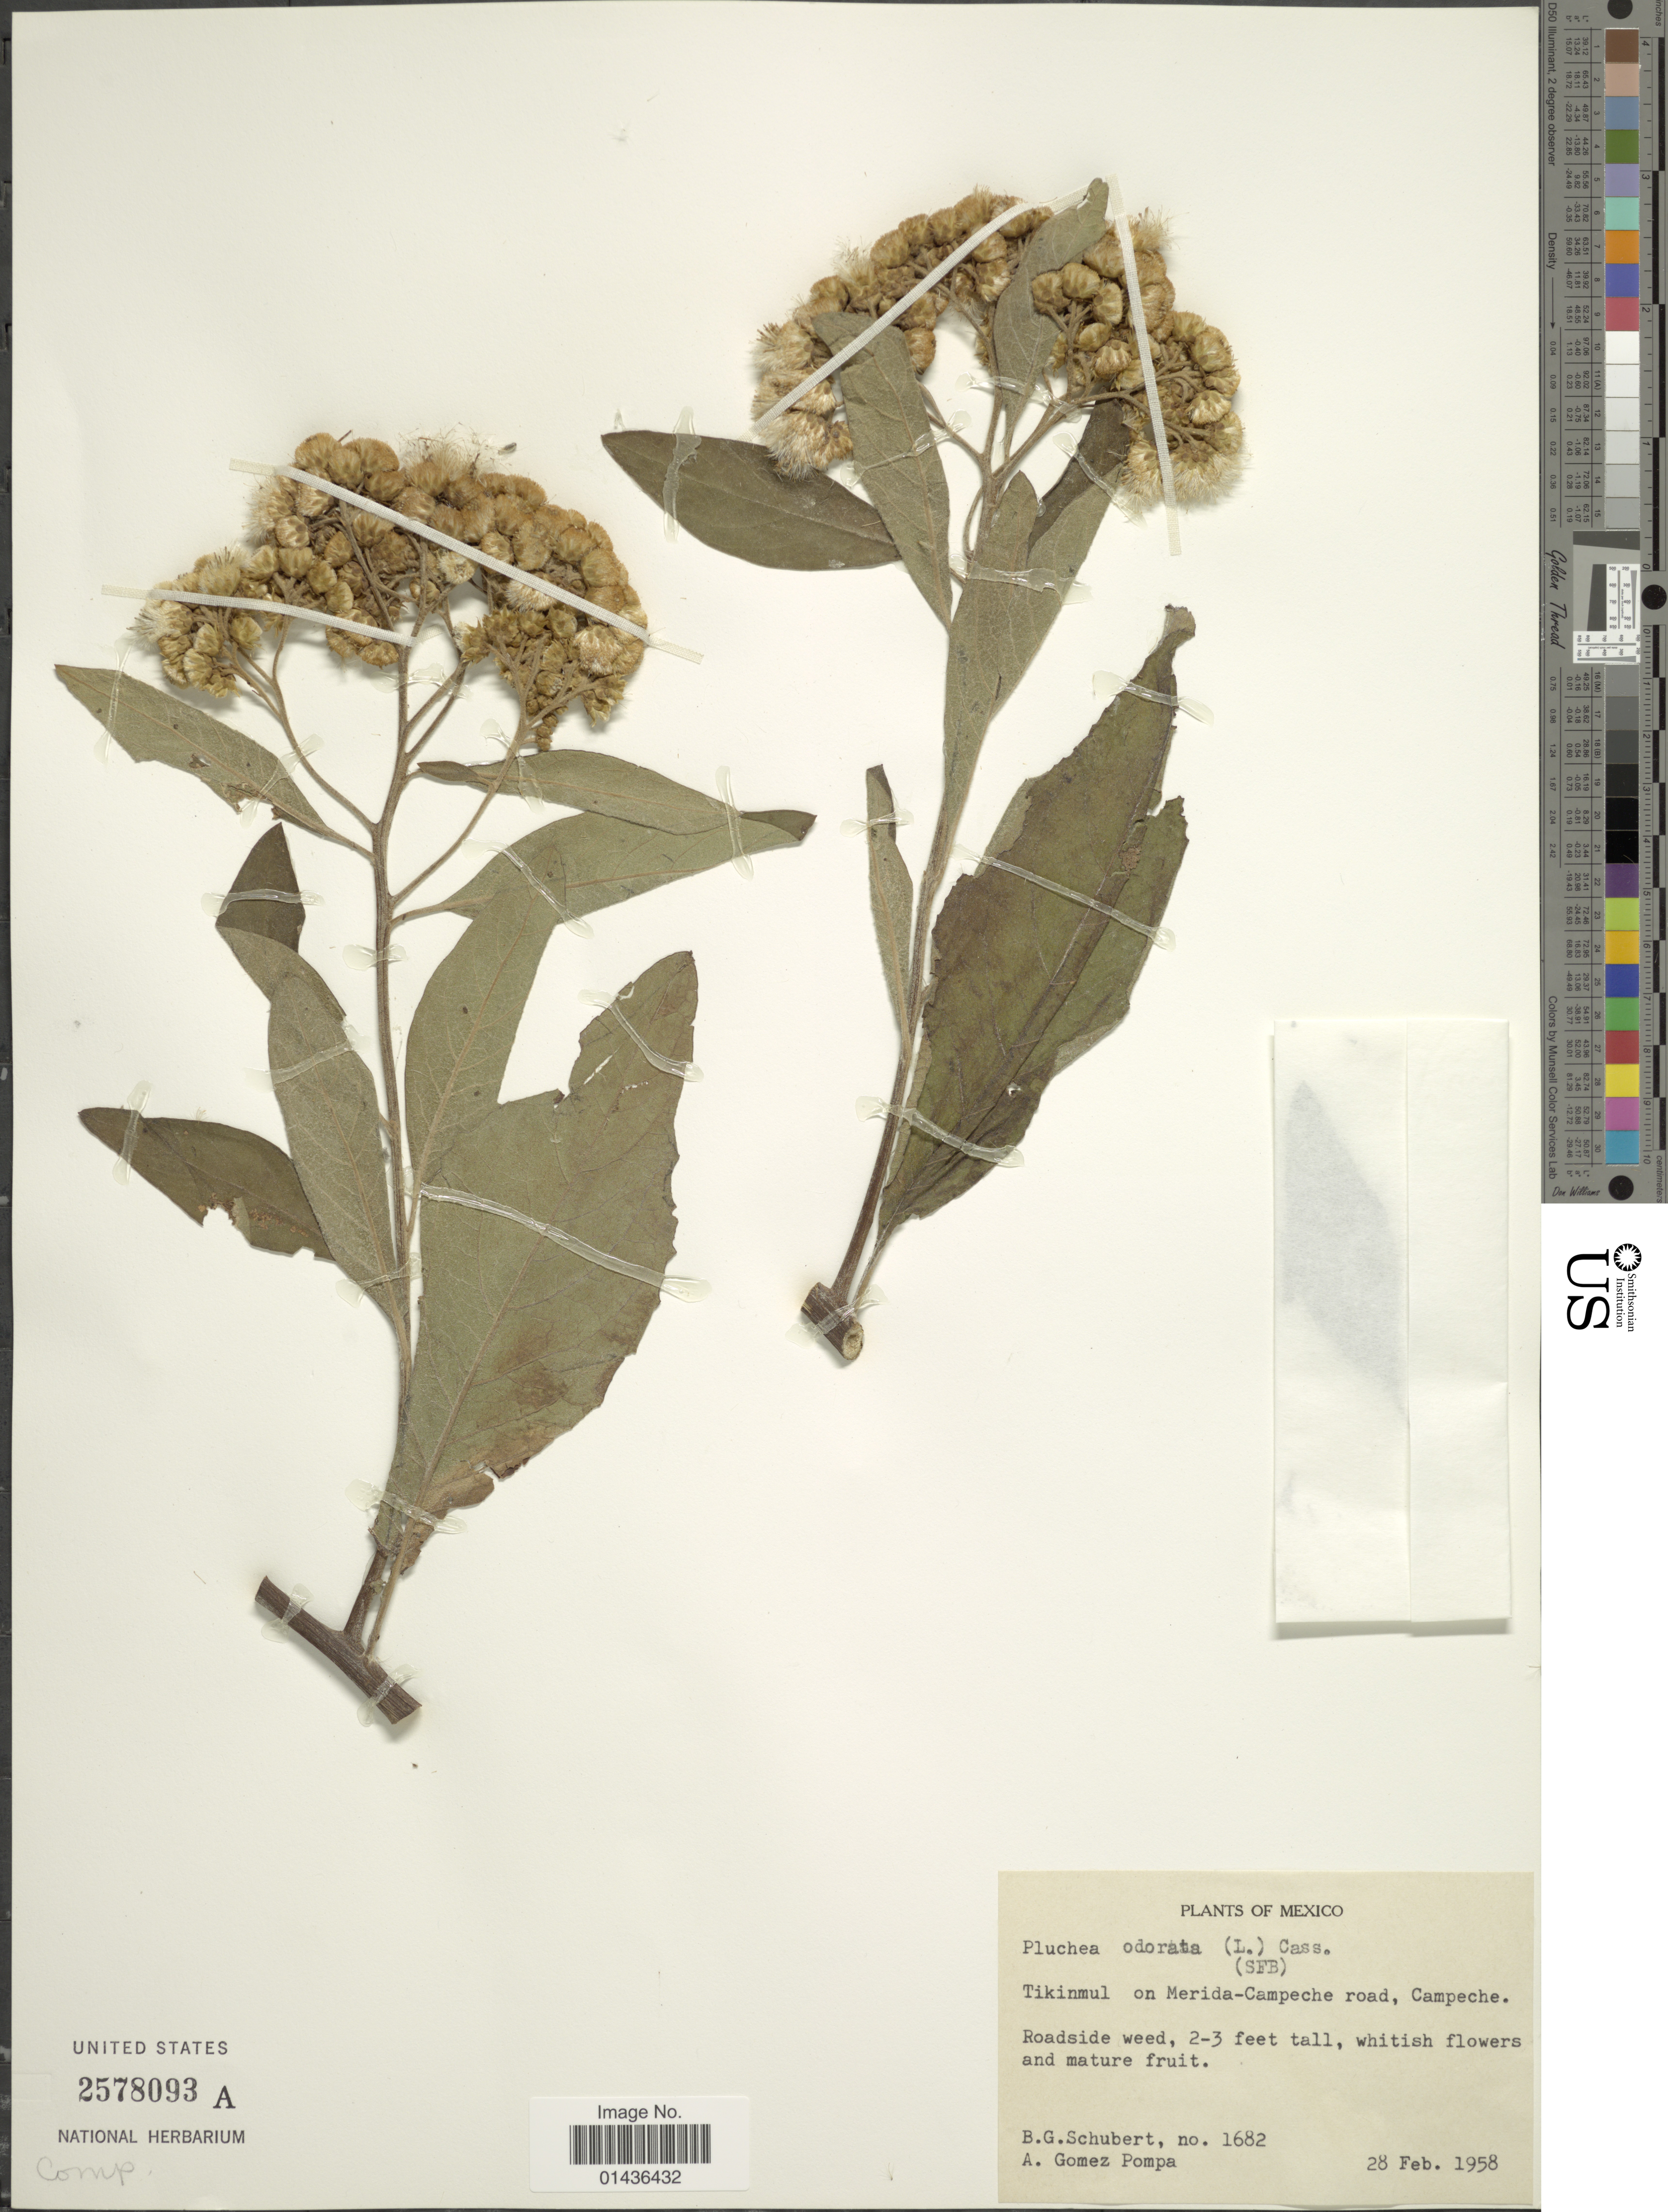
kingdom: Plantae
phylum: Tracheophyta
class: Magnoliopsida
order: Asterales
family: Asteraceae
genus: Pluchea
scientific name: Pluchea carolinensis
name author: (Jacq.) D. Don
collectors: B. Schubert & A. Gómez Pompa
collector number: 1682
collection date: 1958-02-28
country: Mexico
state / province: Campeche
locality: Tikinmul on Merida-Campeche road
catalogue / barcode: US 2578093A